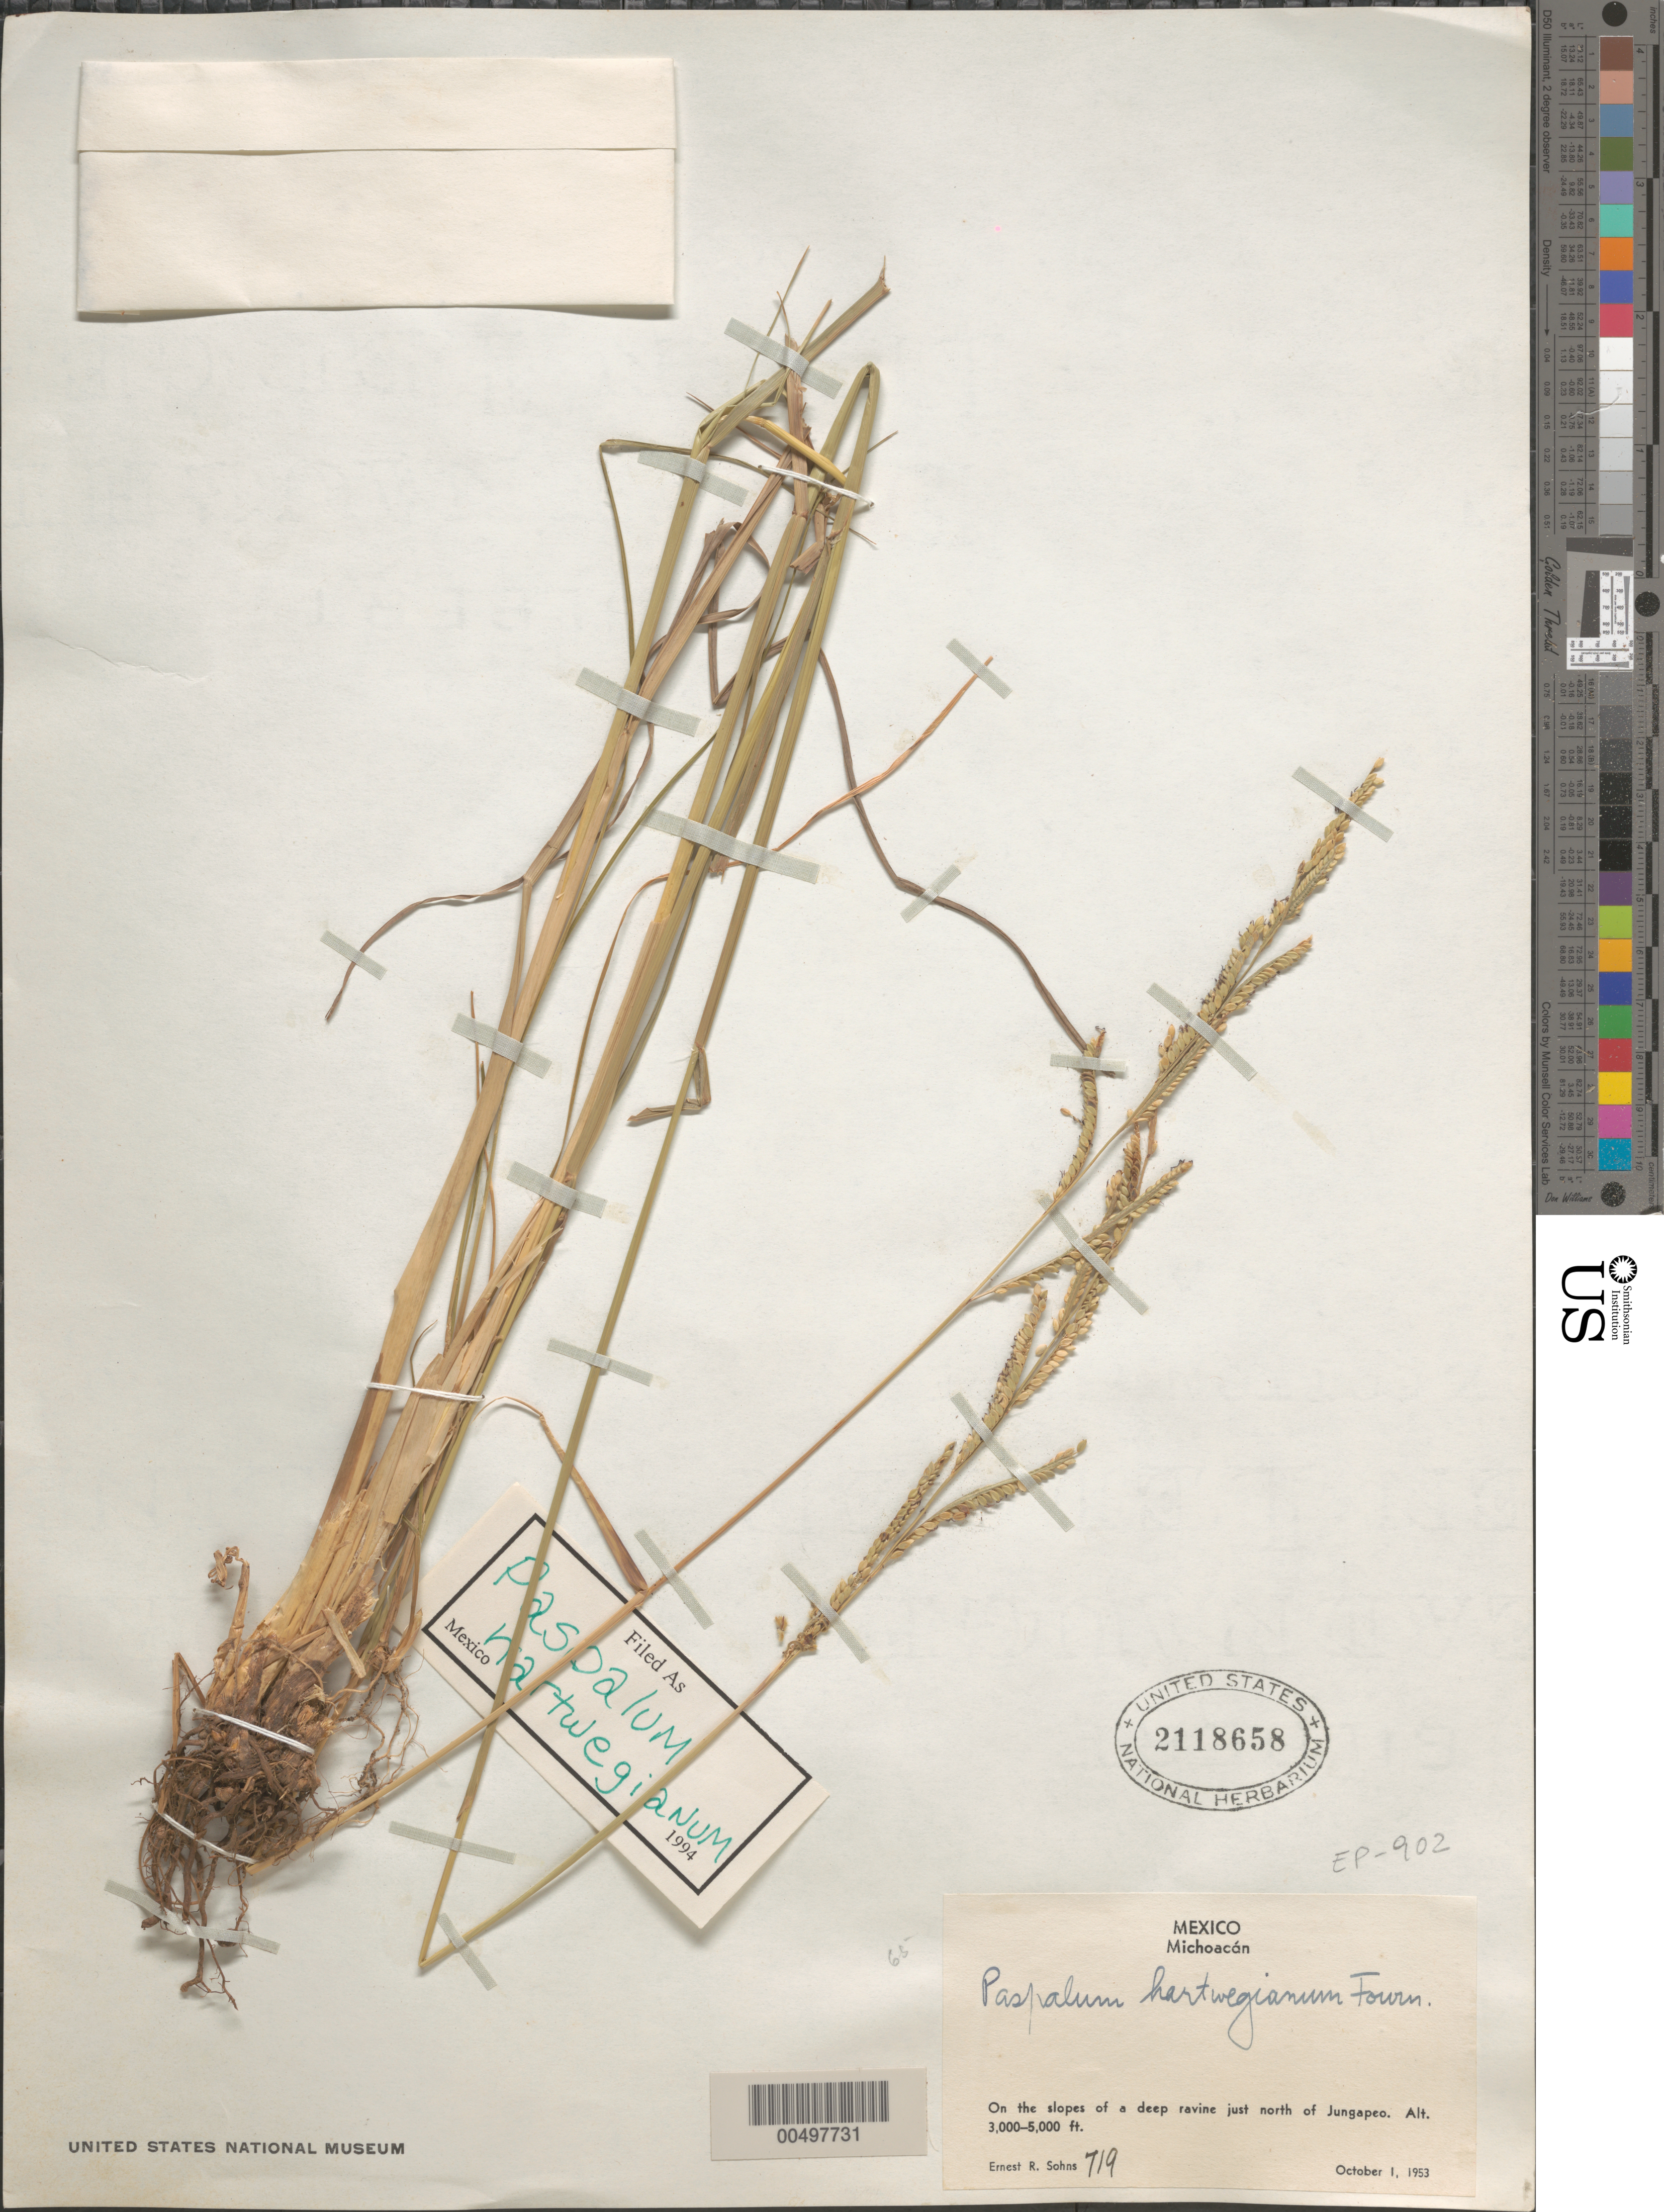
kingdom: Plantae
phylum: Tracheophyta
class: Liliopsida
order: Poales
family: Poaceae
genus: Paspalum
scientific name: Paspalum hartwegianum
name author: E. Fourn.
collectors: E. R. Sohns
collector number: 719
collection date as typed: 1 Oct 1953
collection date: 1953-10-01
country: Mexico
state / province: Michoacán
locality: Just N of Jungapeo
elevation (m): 914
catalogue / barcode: US 2118658